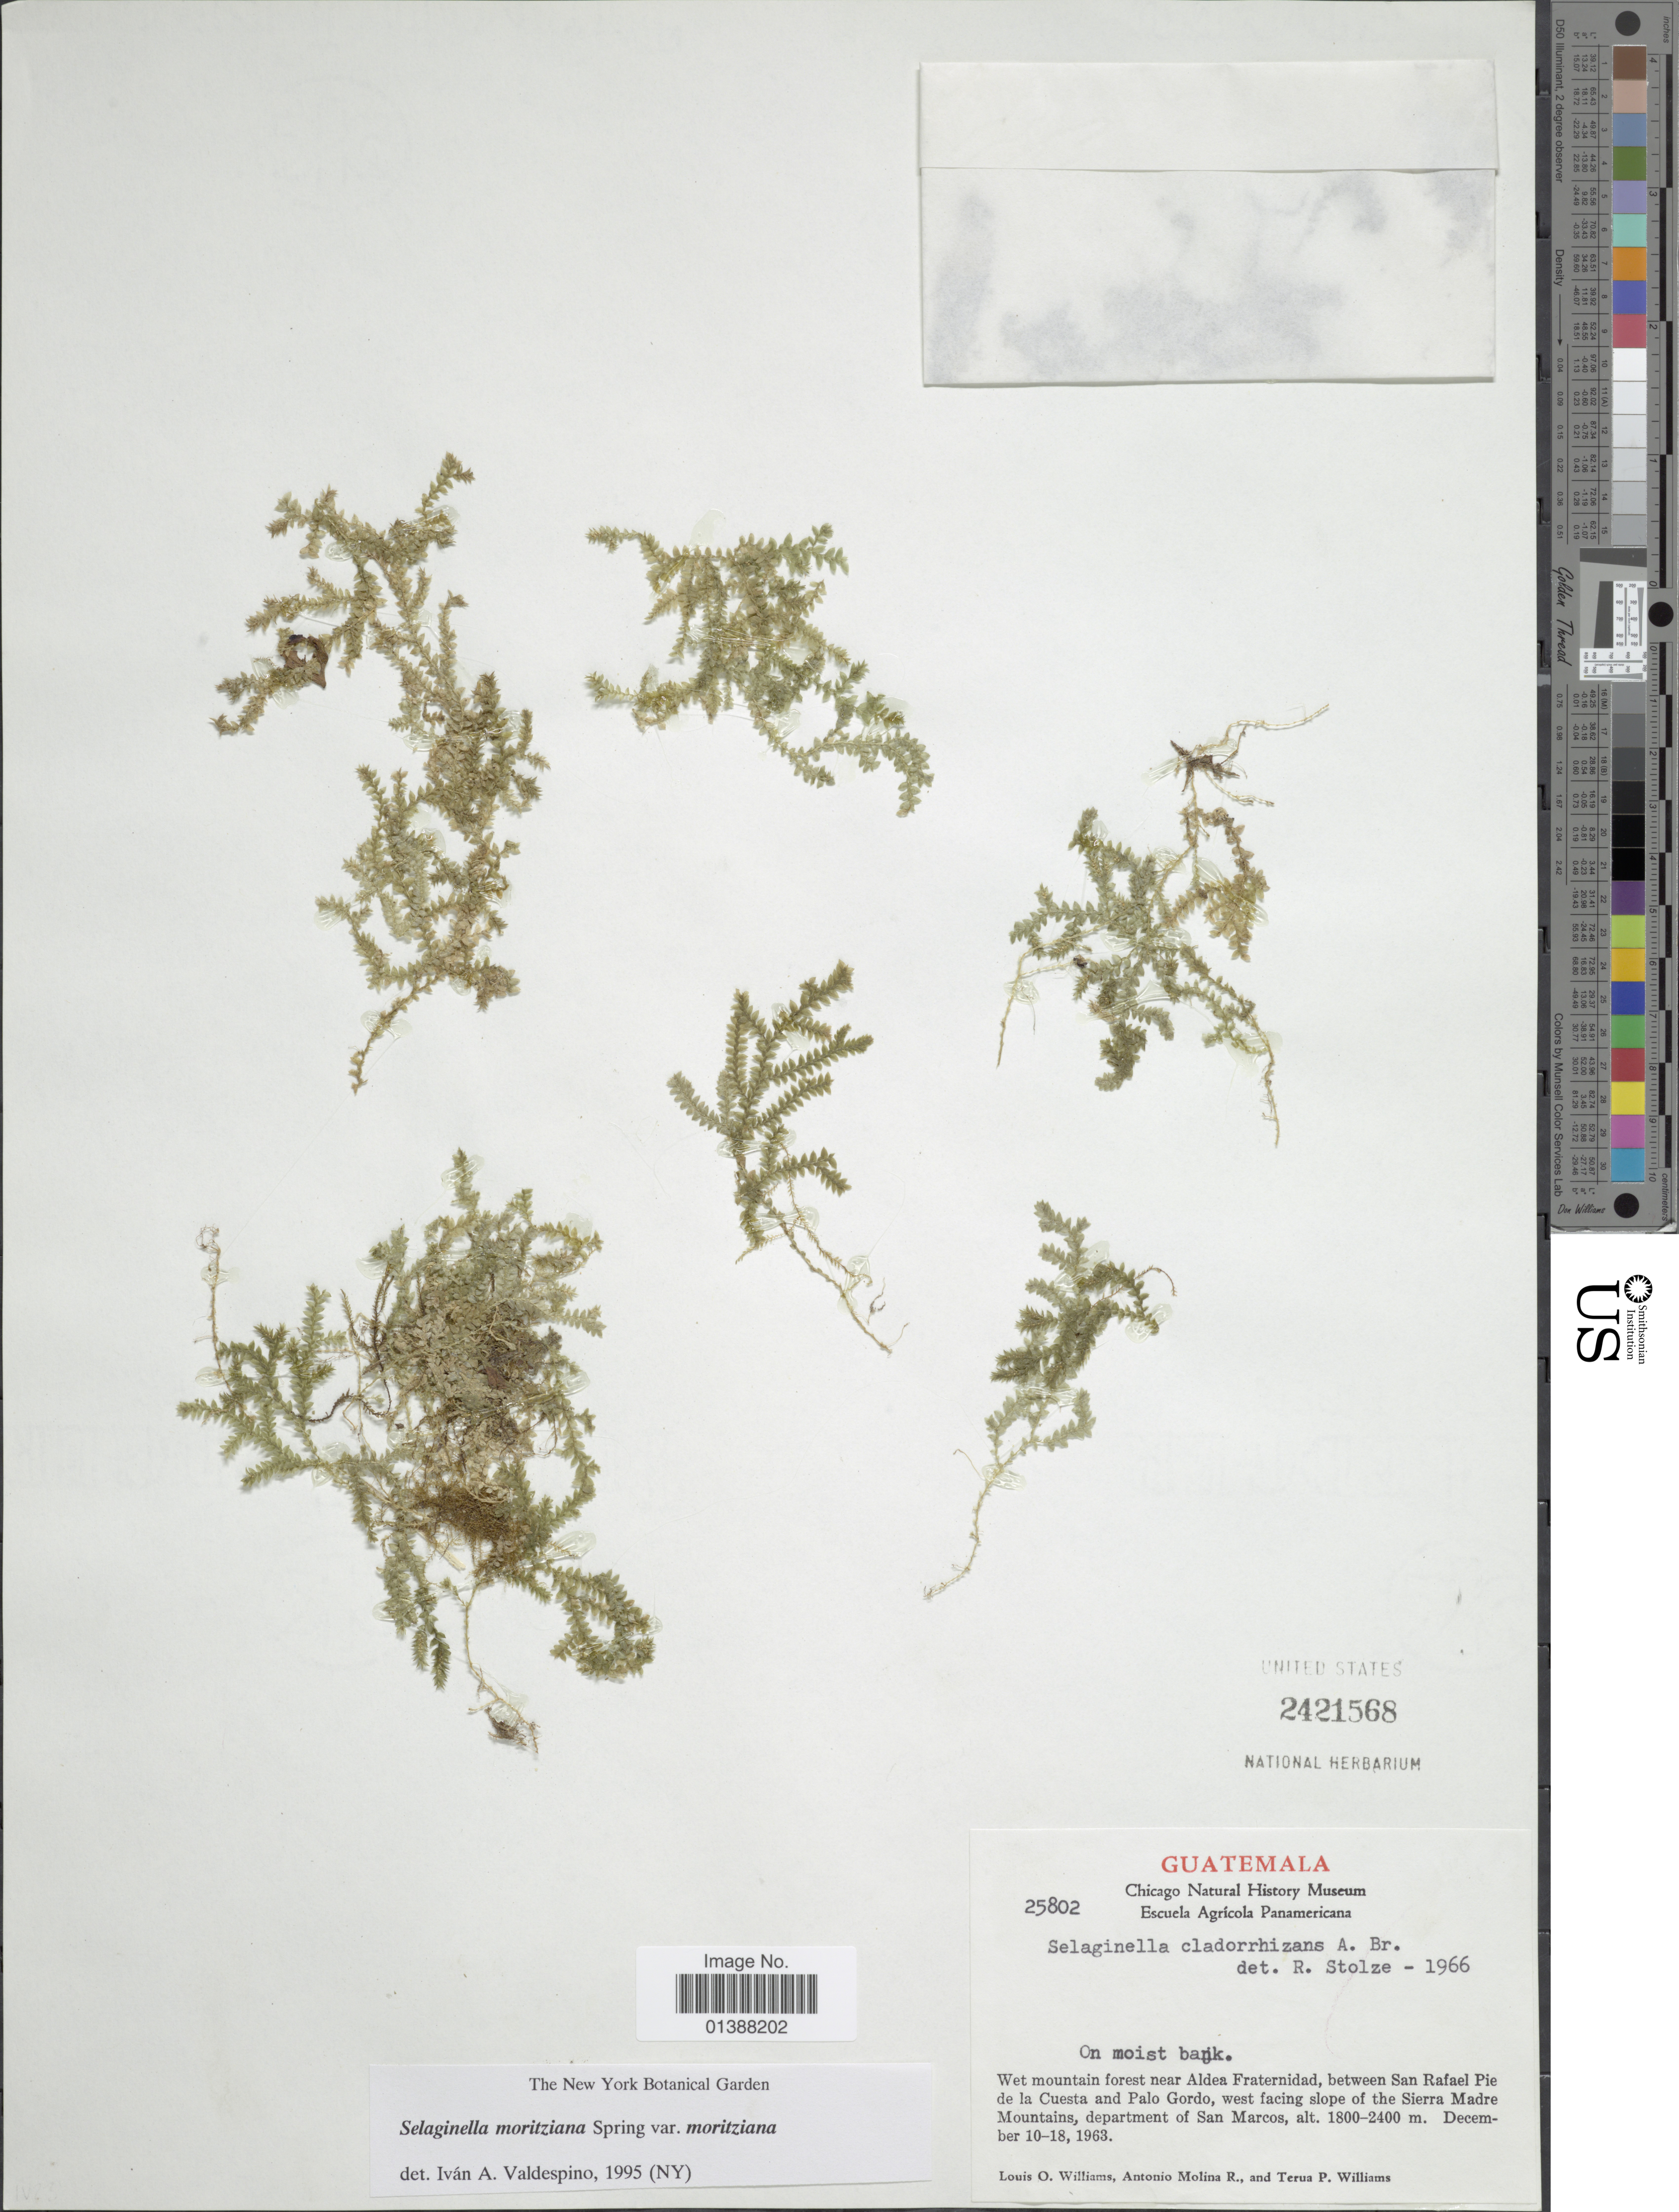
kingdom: Plantae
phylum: Tracheophyta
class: Lycopodiopsida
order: Selaginellales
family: Selaginellaceae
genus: Selaginella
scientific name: Selaginella moritziana var. moritziana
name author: Spring ex Klotzsch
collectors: L. O. Williams, A. Molina R. & T. P. Williams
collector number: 25802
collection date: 1963-12-10/1963-12-18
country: Guatemala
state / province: San Marcos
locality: Wet mountain forest near Aldea Fraternidad, between San Rafael Pie de la Cuesta and Palo Gordo, west facing slope of the Sierra Madre Mountains, department of San Marcos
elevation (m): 1800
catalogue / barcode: US 2421568